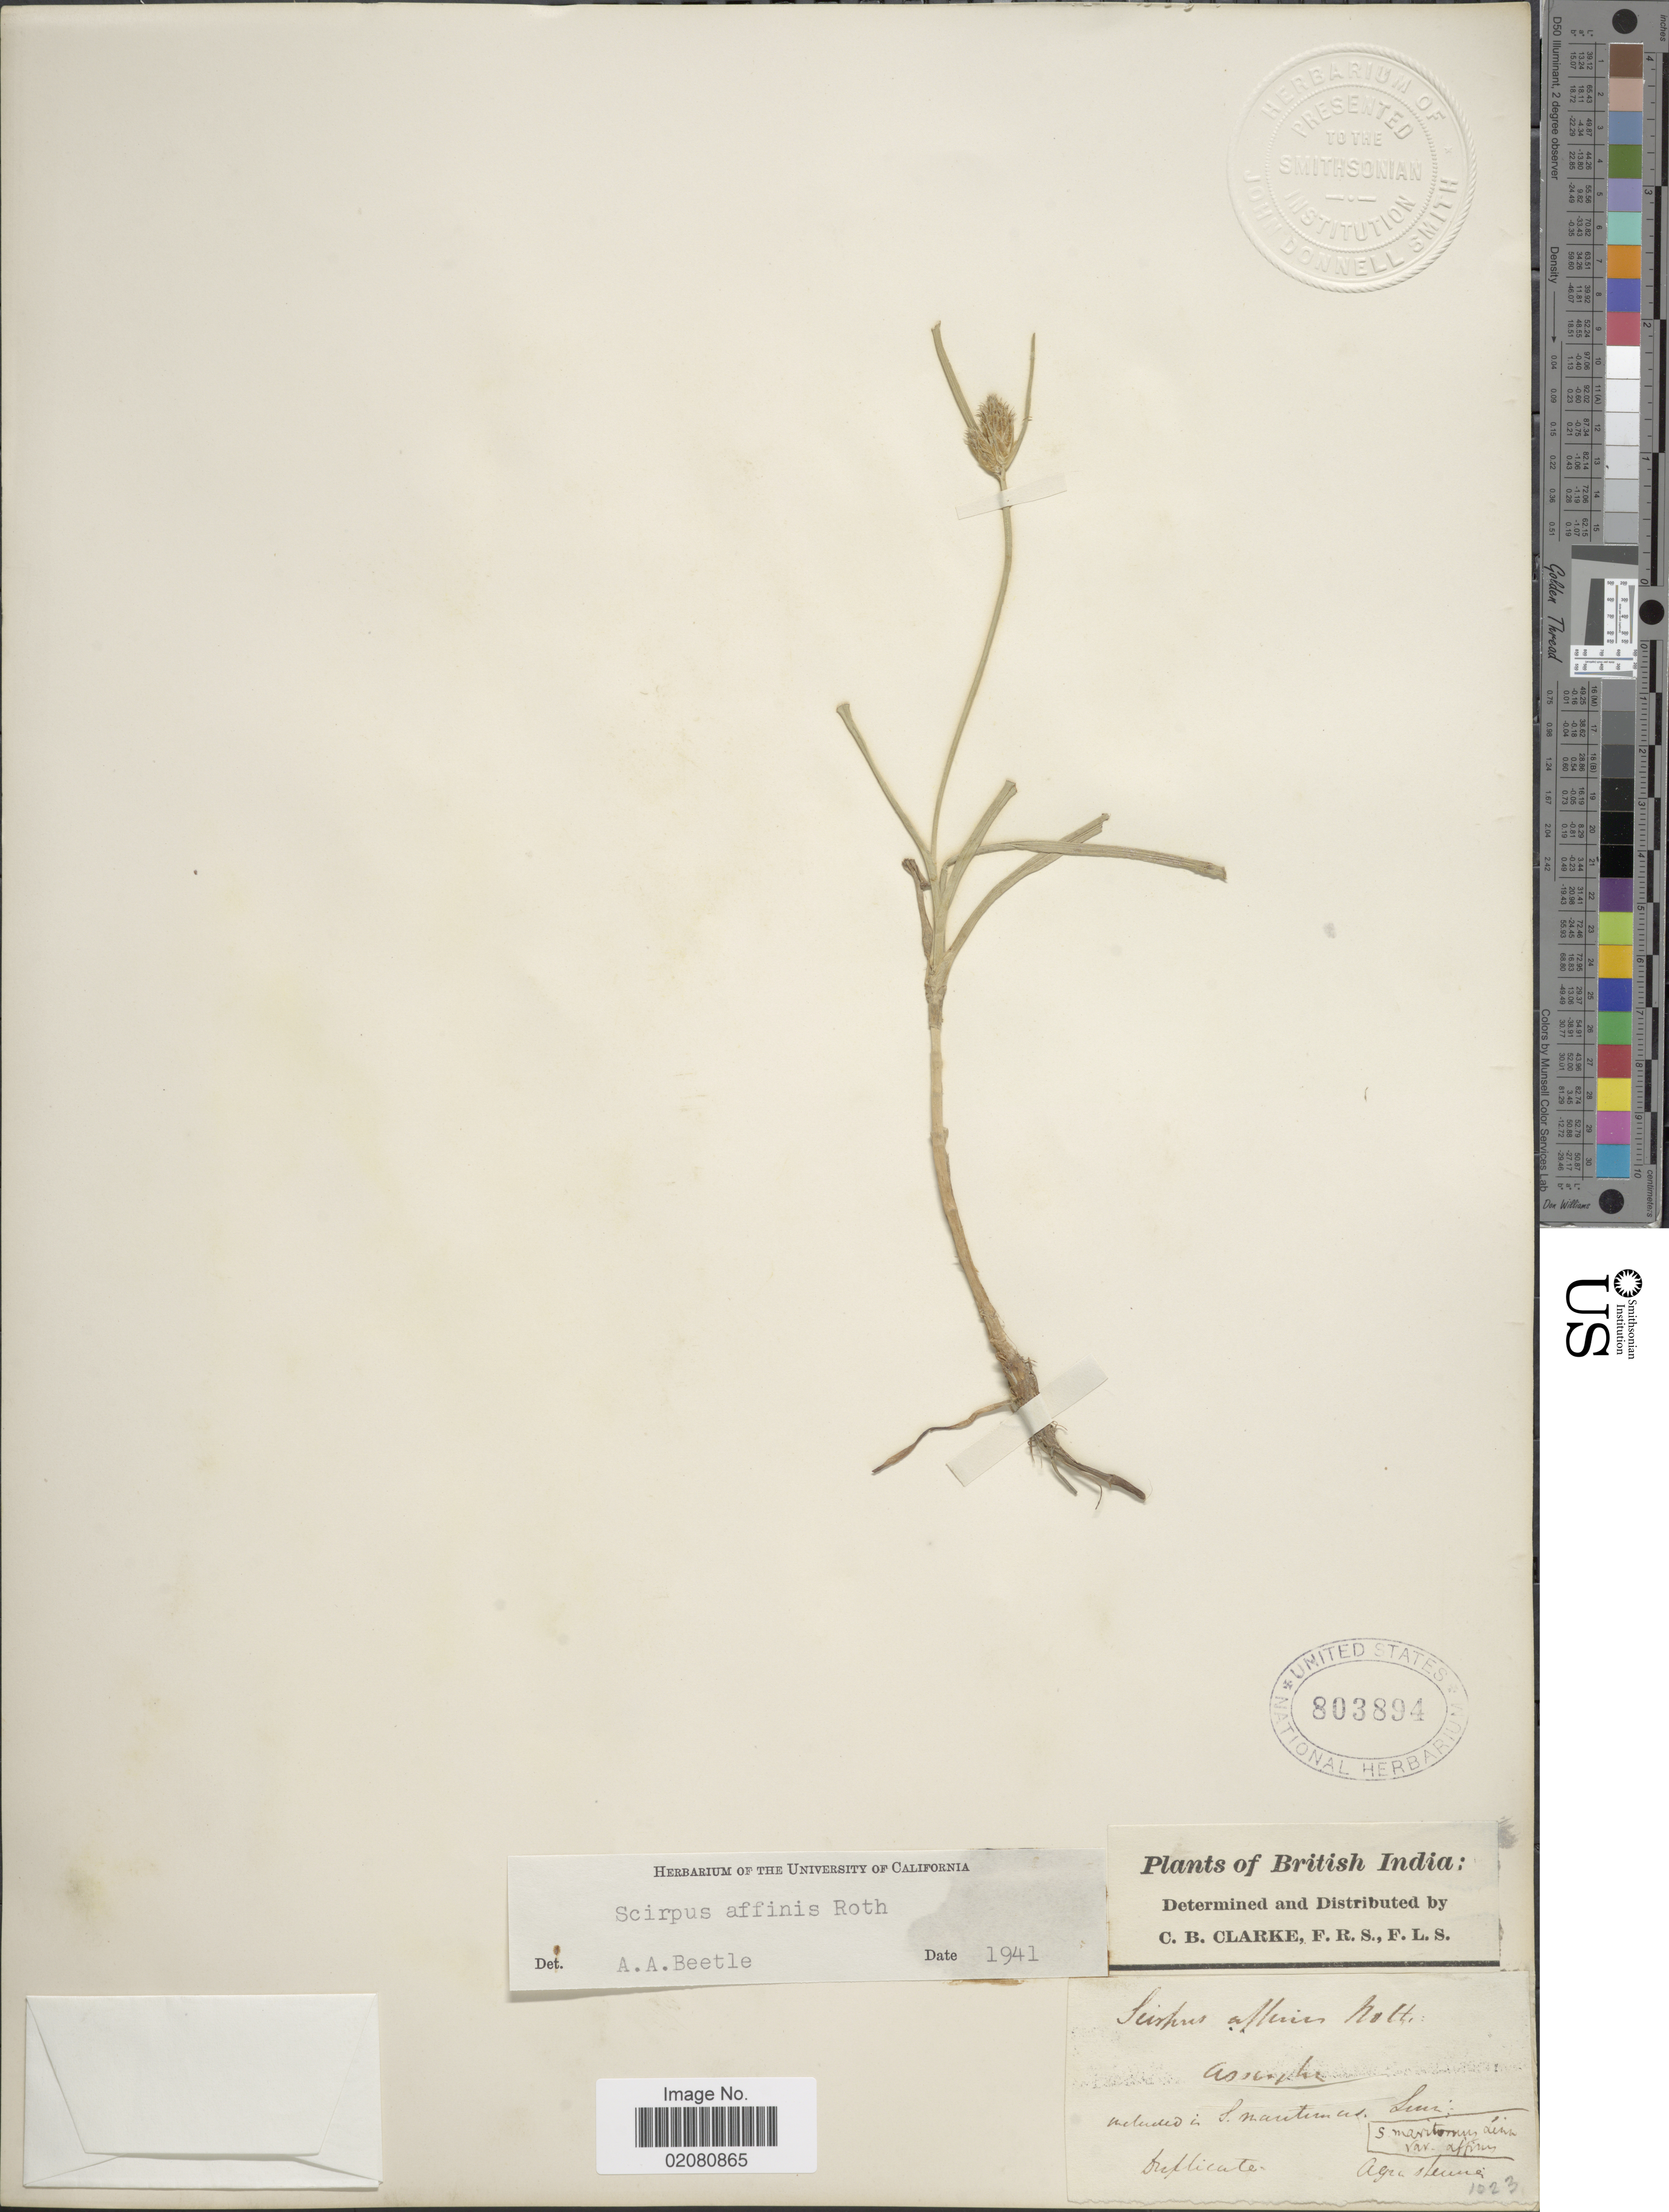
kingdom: Plantae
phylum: Tracheophyta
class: Liliopsida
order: Poales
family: Cyperaceae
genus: Bolboschoenus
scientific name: Bolboschoenus maritimus subsp. affins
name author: (Roth) T. Koyama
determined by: Strong, Mark T., (BOT), Smithsonian Institution - National Museum of Natural History (UNITED STATES)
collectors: C. B. Clarke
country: India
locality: British India. [illegible text]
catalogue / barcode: US 803894